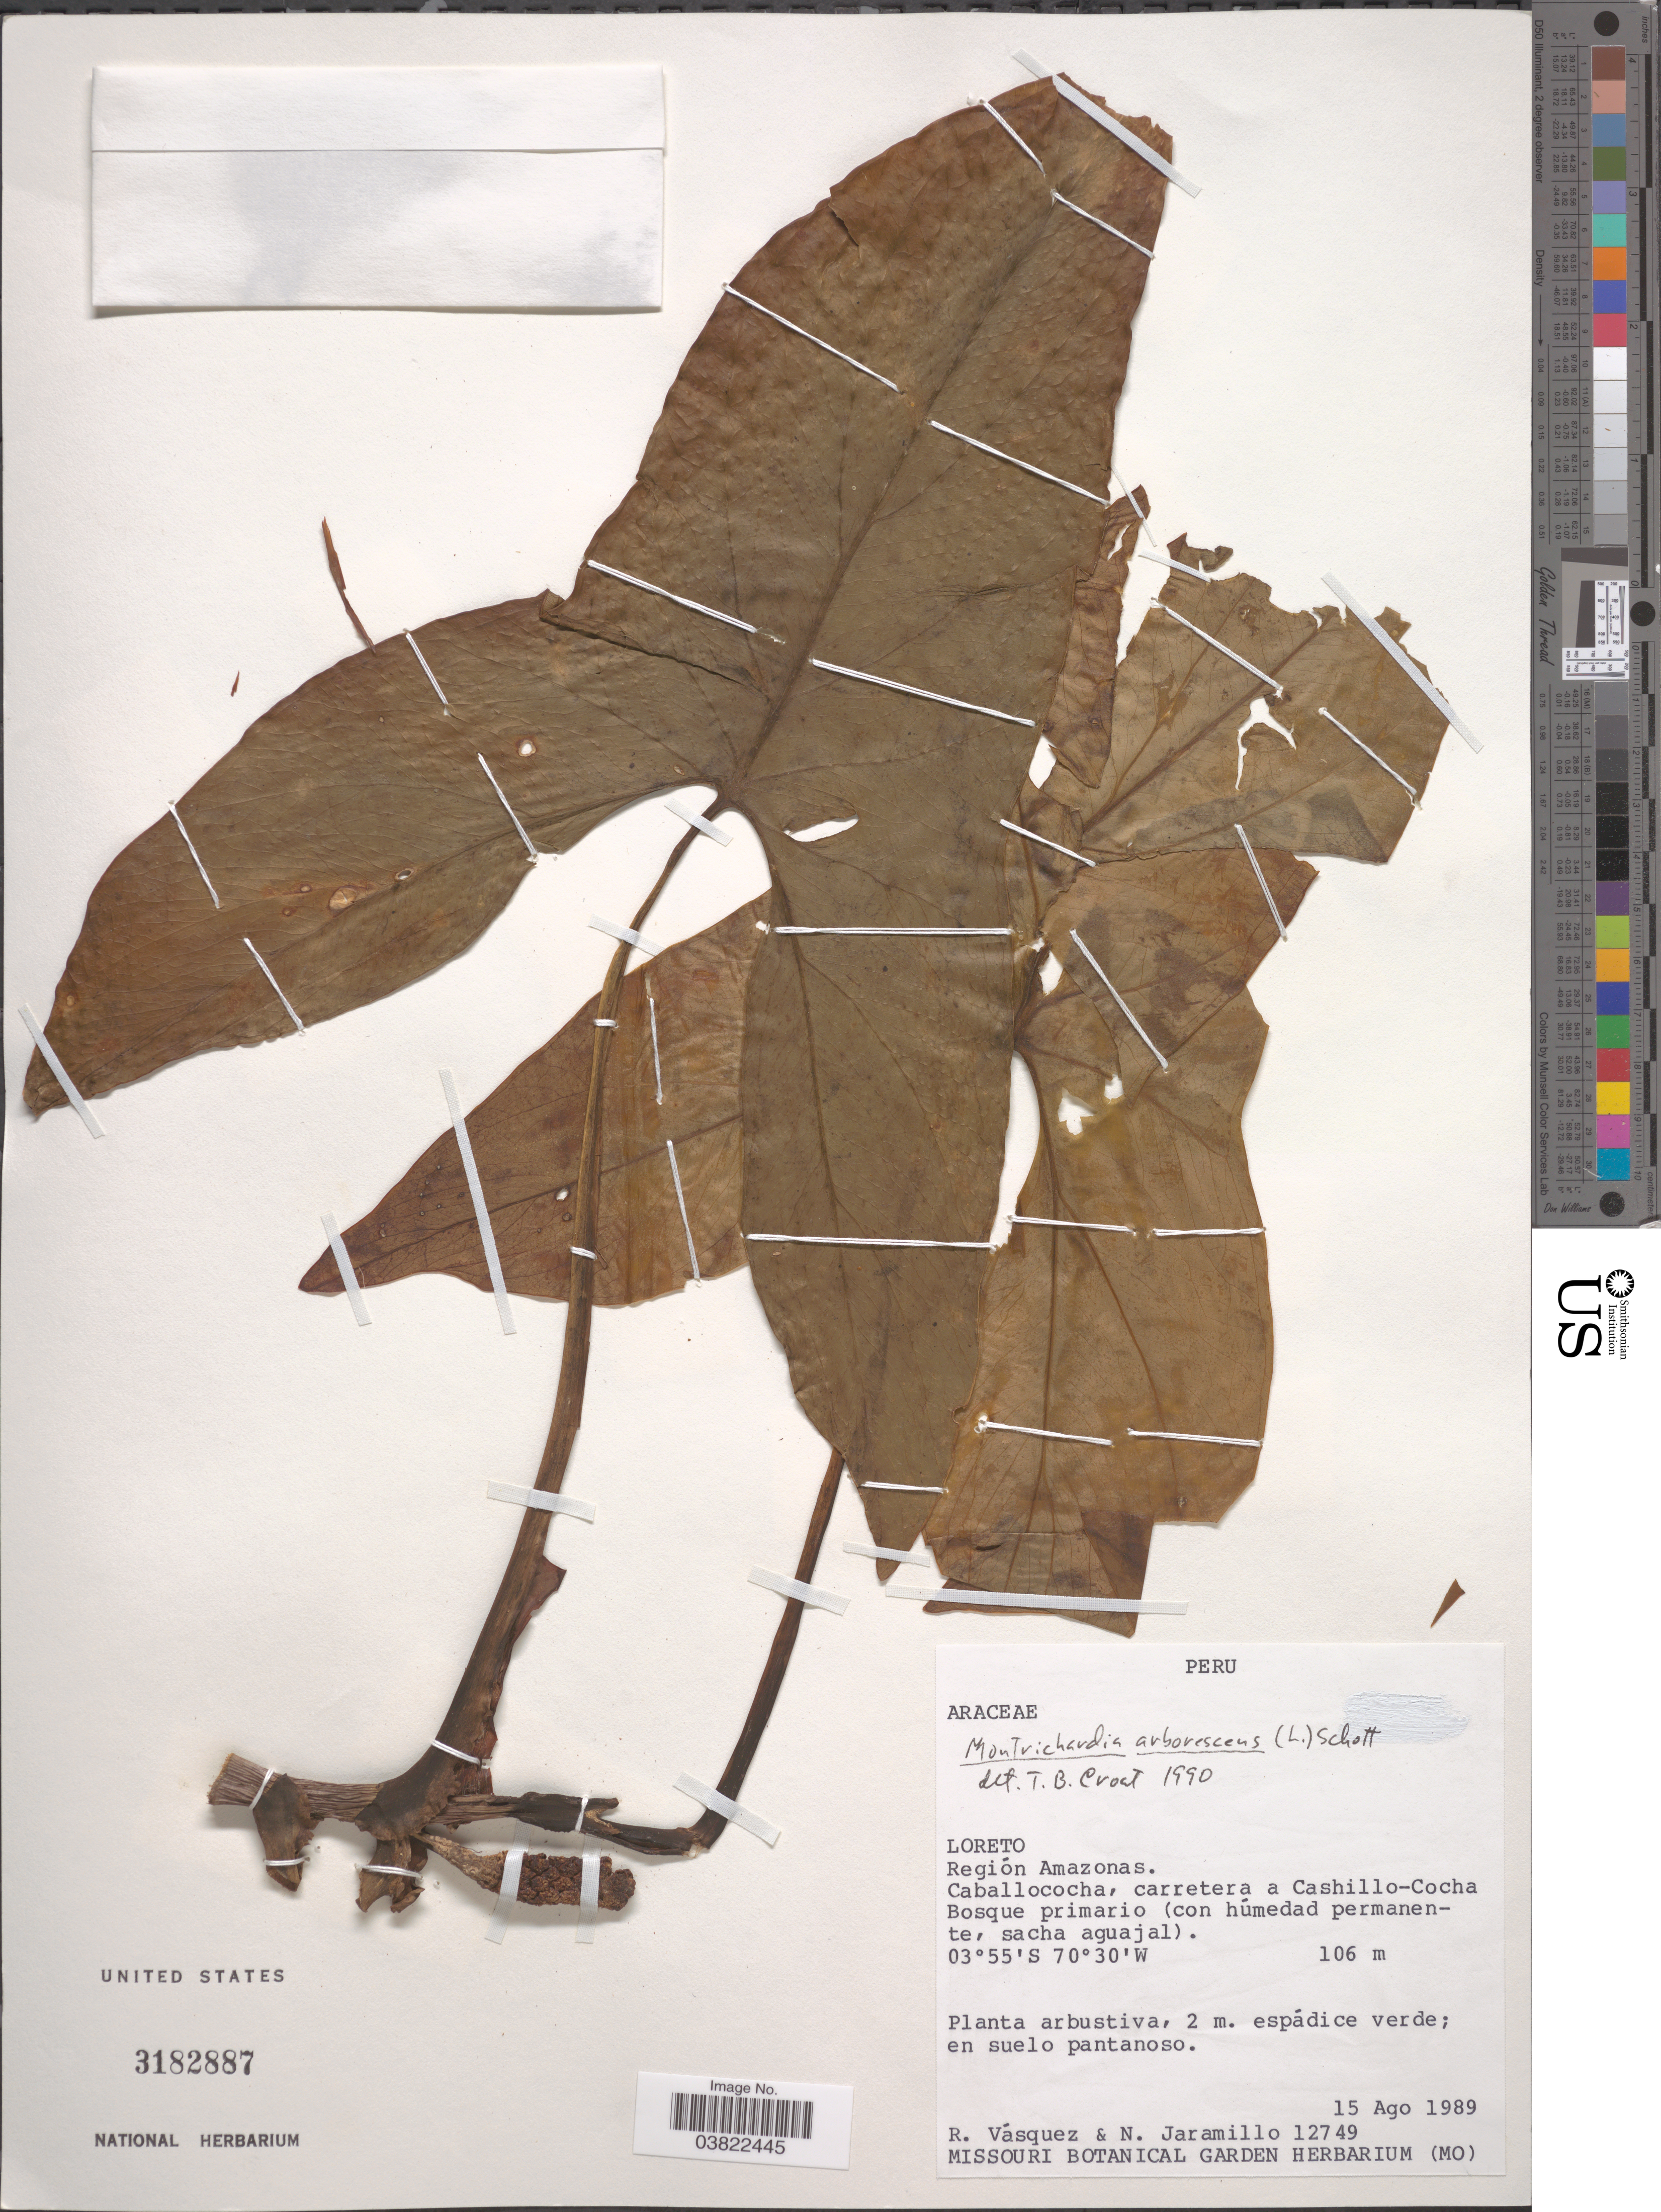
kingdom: Plantae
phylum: Tracheophyta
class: Liliopsida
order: Alismatales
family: Araceae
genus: Montrichardia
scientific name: Montrichardia arborea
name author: (Kunth) Schott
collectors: R. Vásquez & N. Jaramillo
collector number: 12749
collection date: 1989-08-15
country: Peru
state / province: Loreto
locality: Región Amazonas. Caballococha, carretera a Cashillo-Cocha.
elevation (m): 106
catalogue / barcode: US 3182887